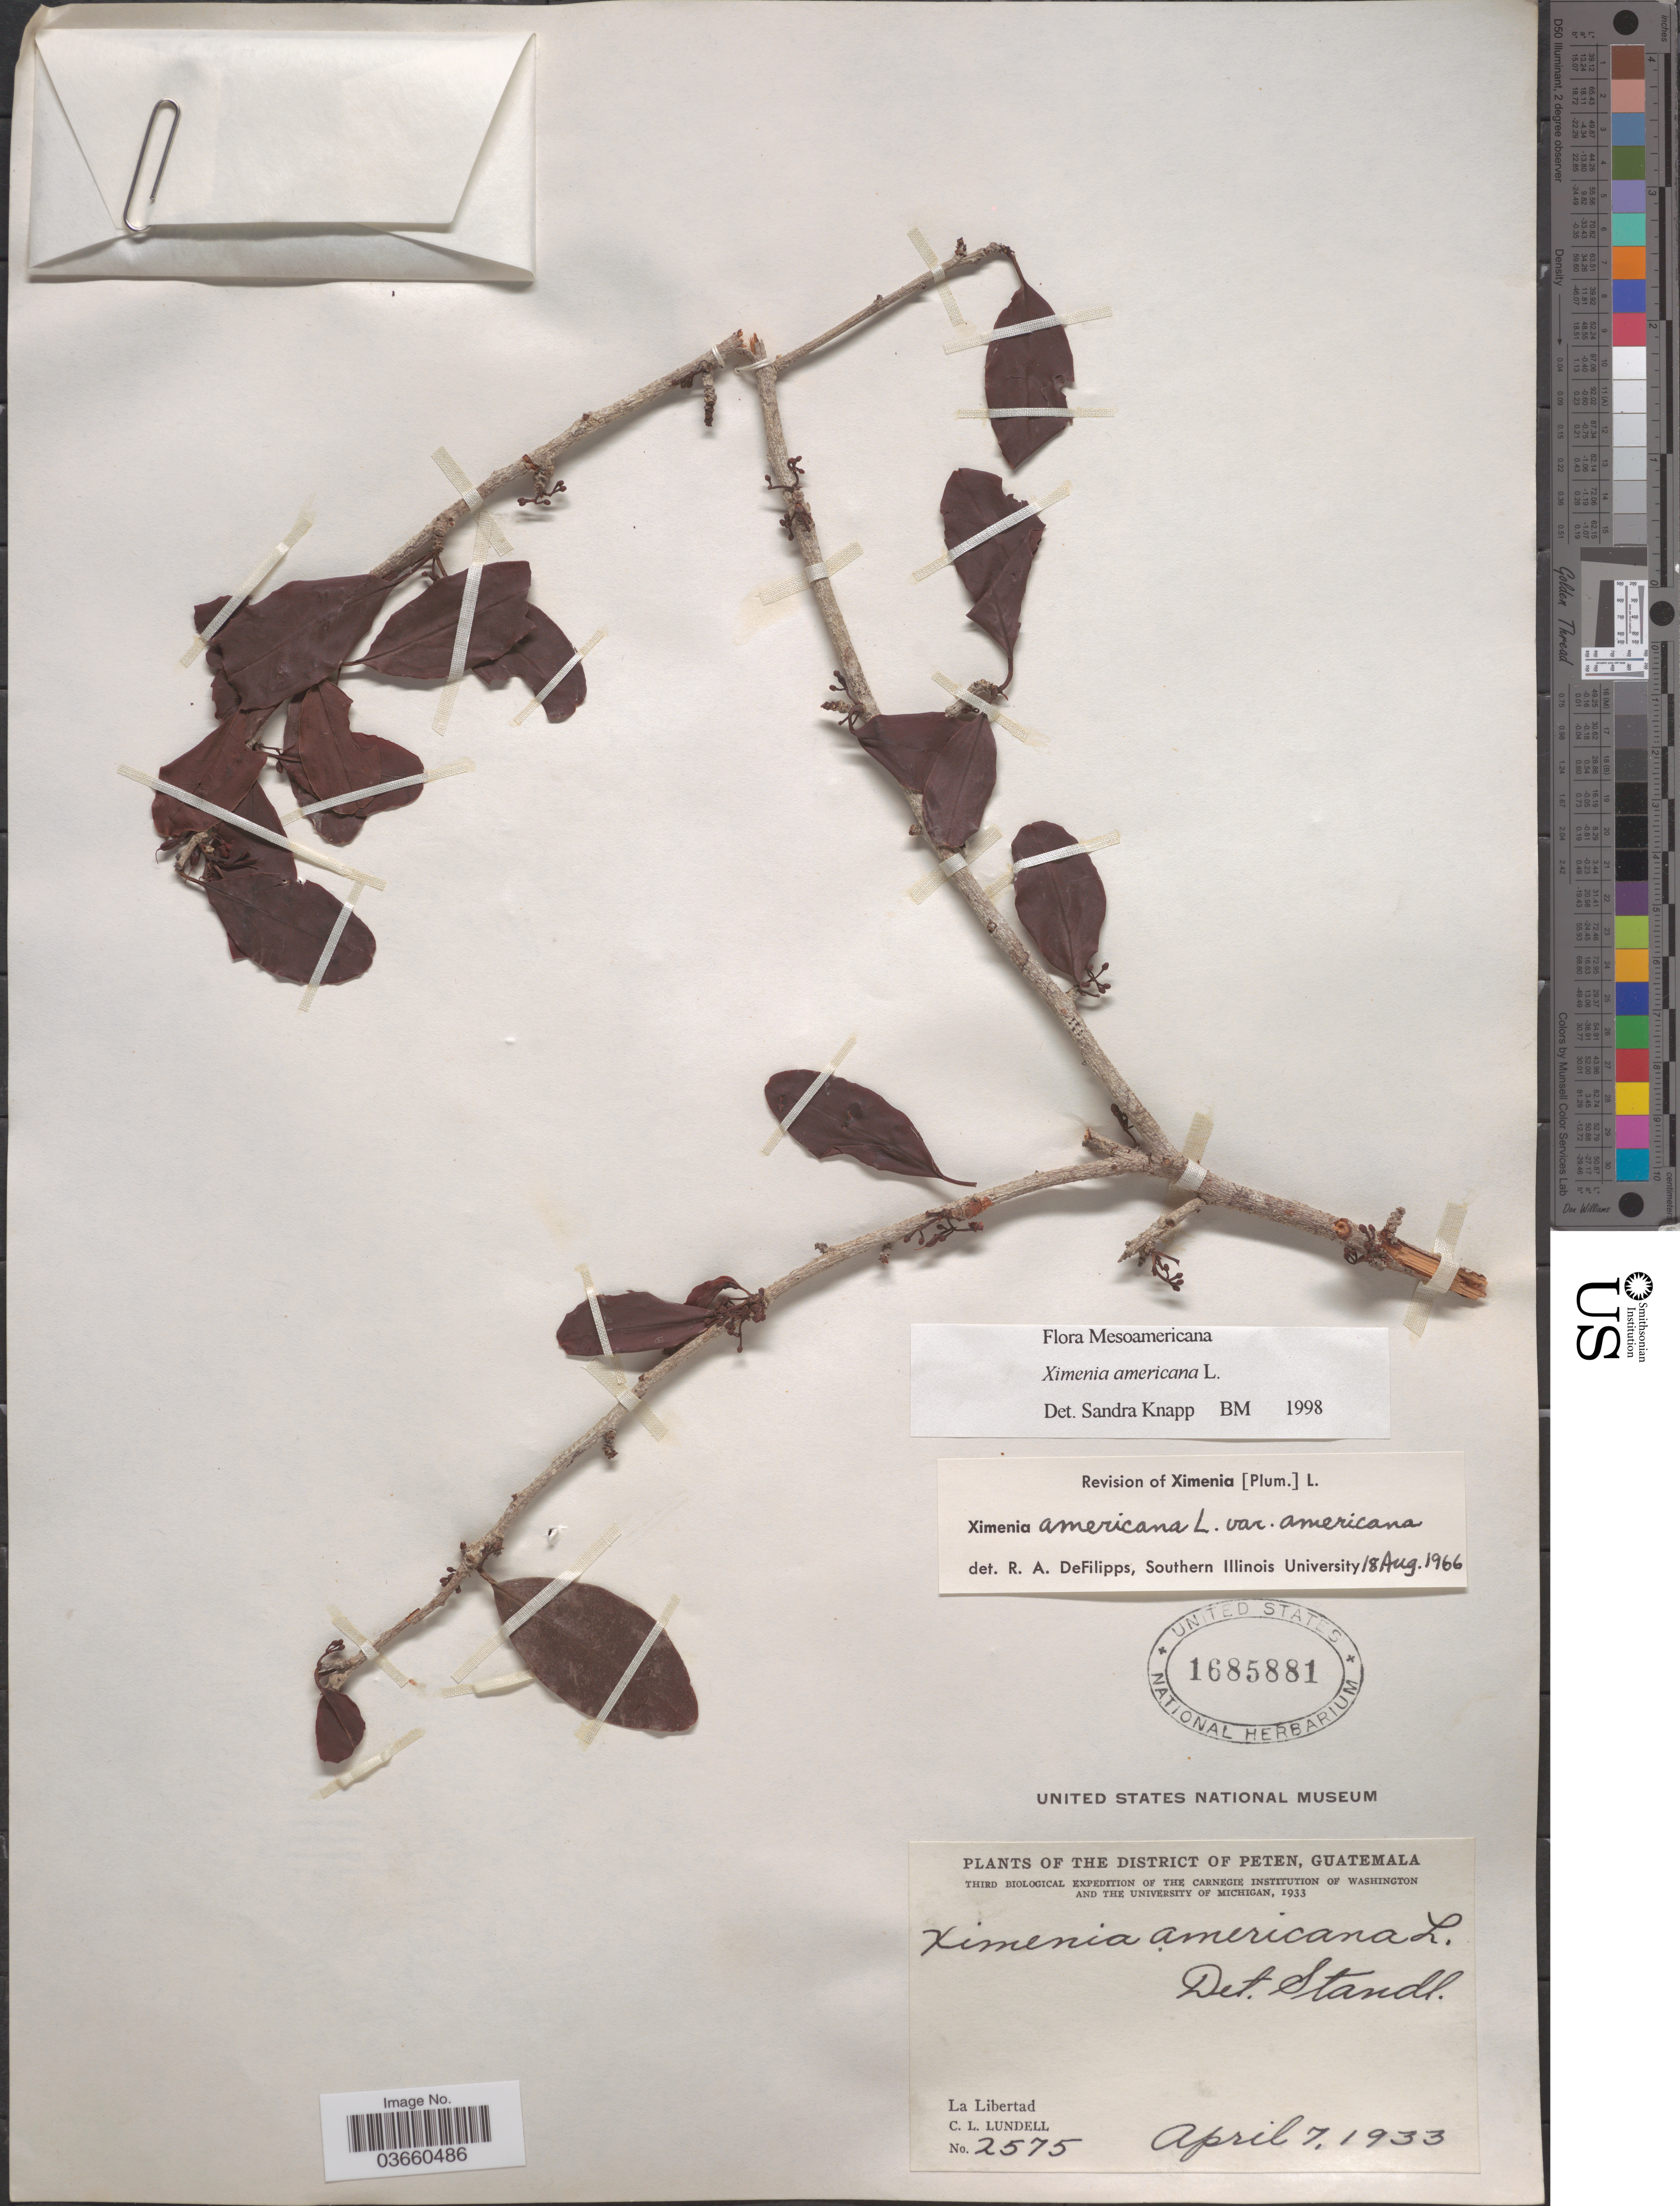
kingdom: Plantae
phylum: Tracheophyta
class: Magnoliopsida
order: Santalales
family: Ximeniaceae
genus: Ximenia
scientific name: Ximenia americana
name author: L.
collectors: C. L. Lundell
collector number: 2575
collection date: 1933-04-07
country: Guatemala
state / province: El Petén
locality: District of Peten. La Libertad.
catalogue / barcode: US 1685881